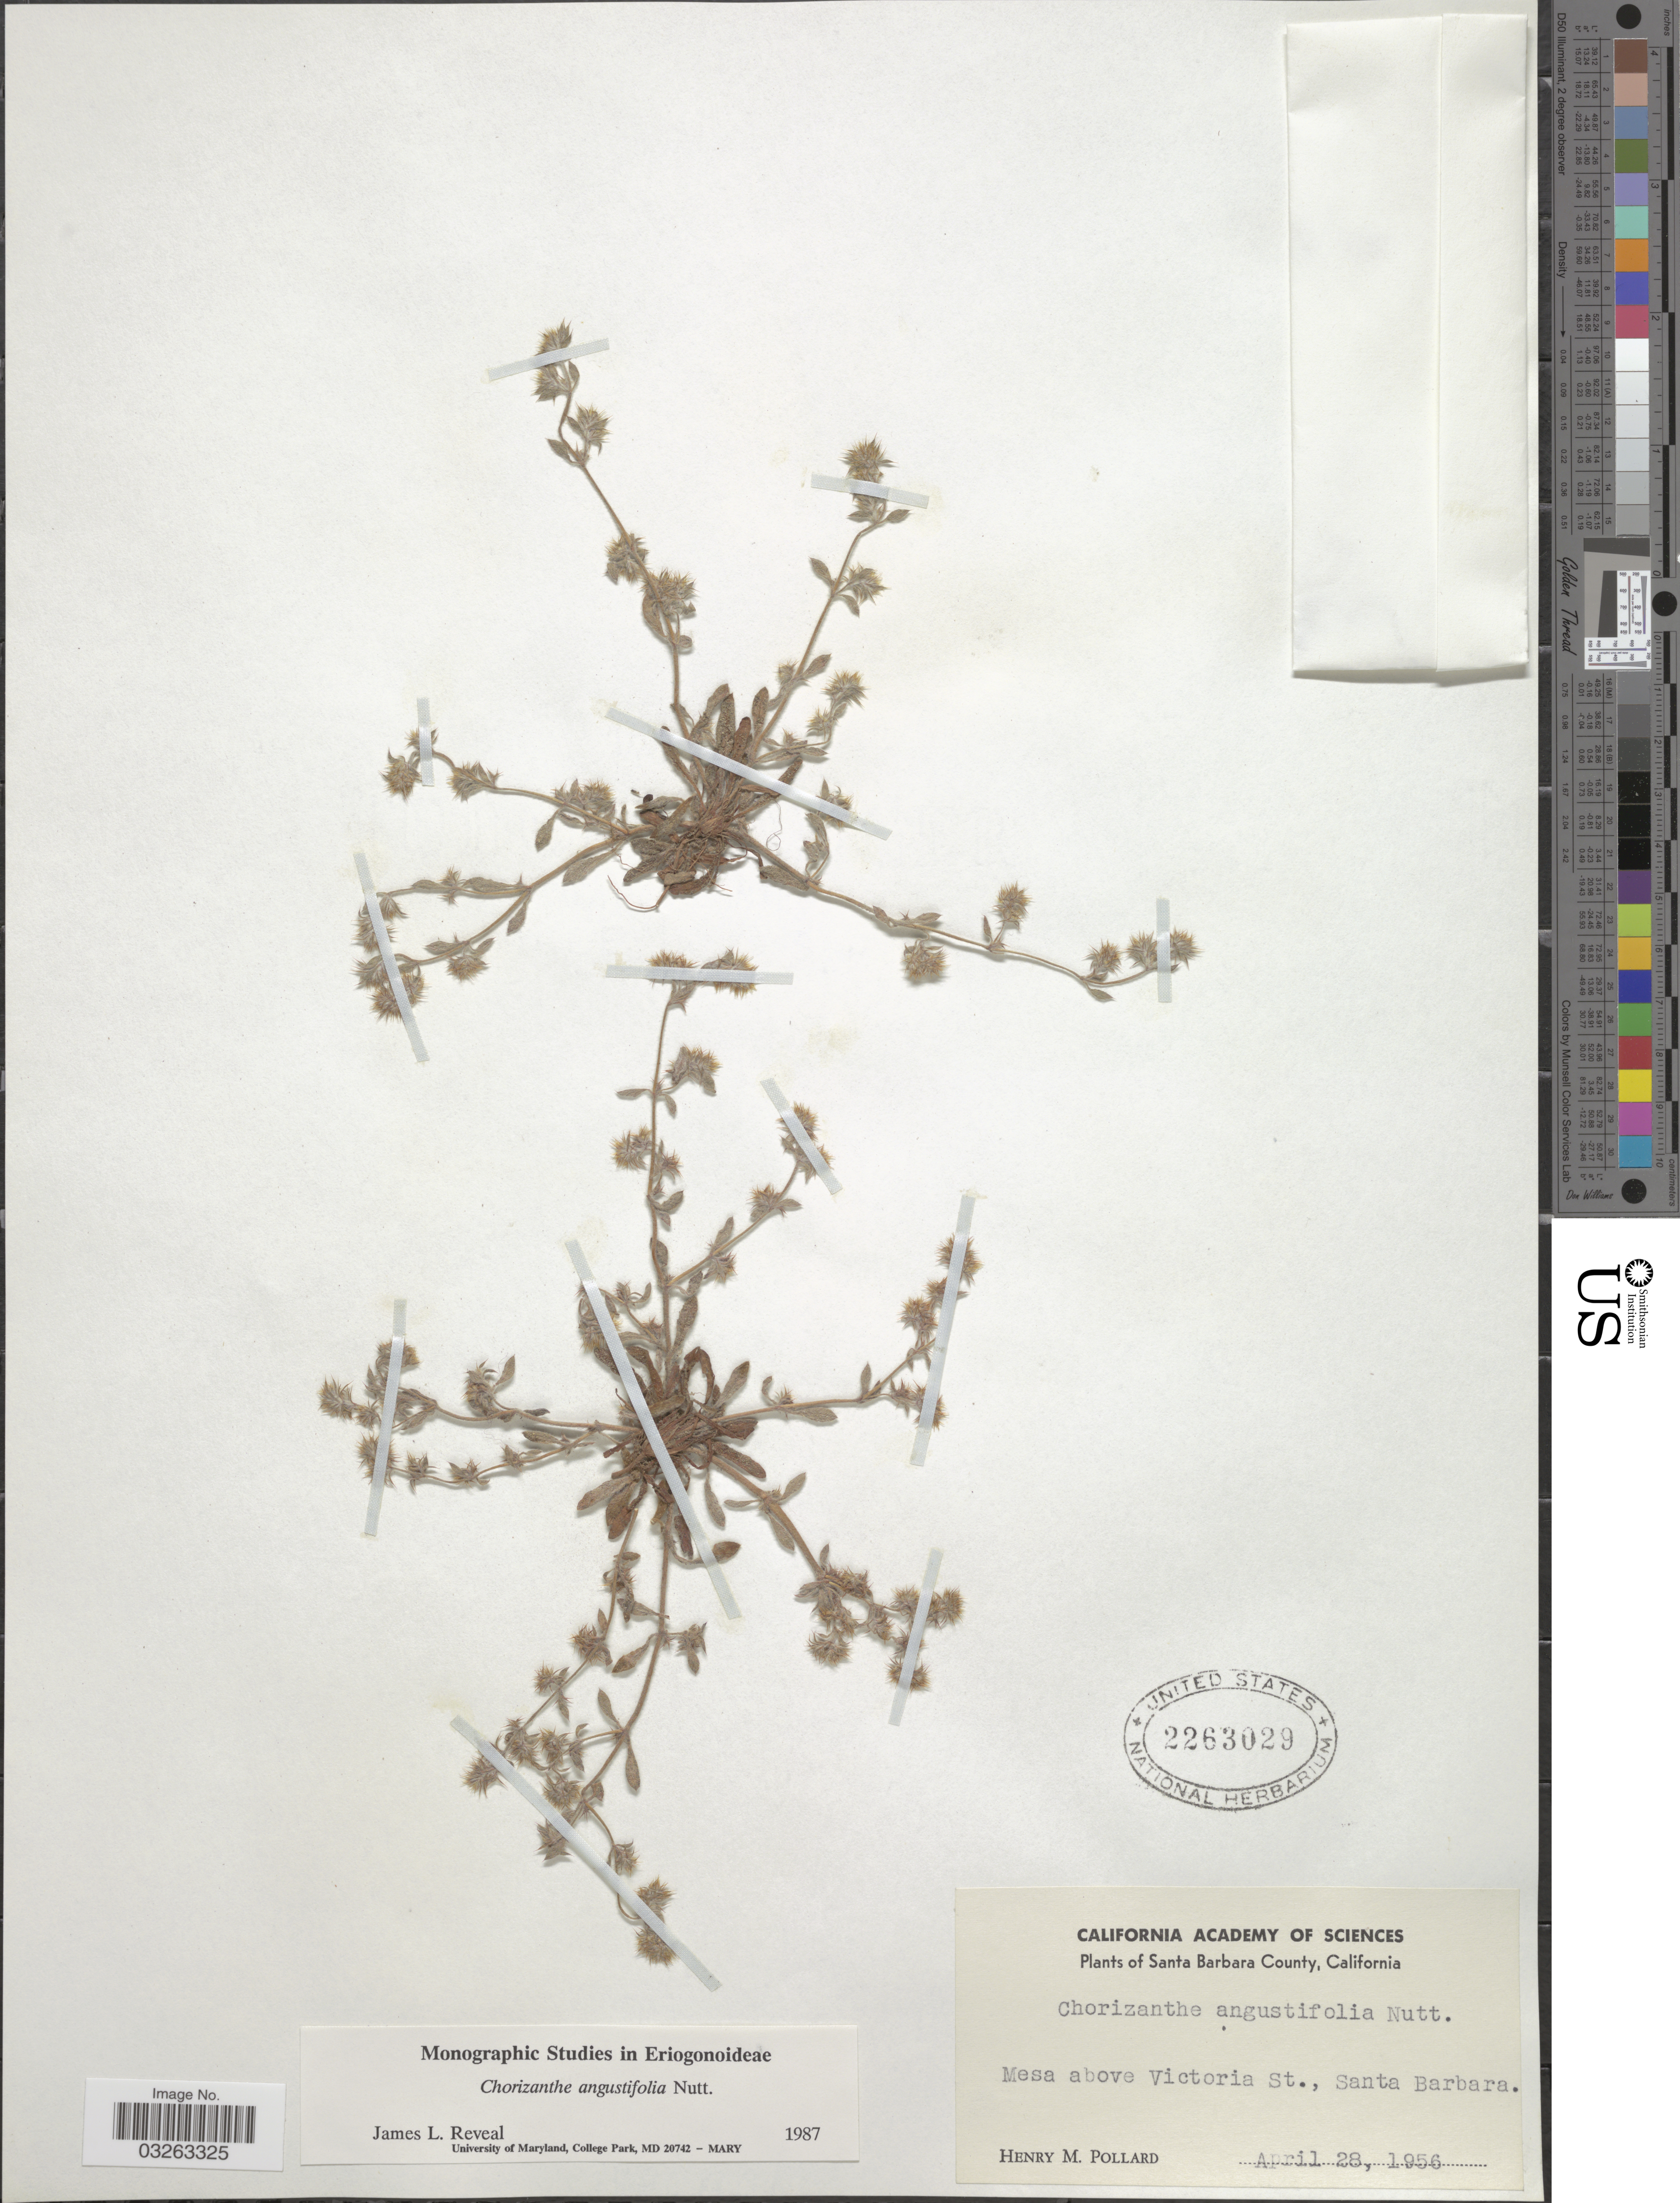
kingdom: Plantae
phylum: Tracheophyta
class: Magnoliopsida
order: Caryophyllales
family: Polygonaceae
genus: Chorizanthe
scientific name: Chorizanthe angustifolia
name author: Nutt.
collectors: H. M. Pollard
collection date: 1956-04-28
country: United States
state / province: California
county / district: Santa Barbara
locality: Santa Barbara County. Mesa above Victoria St., Santa Barbara.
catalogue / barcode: US 2263029